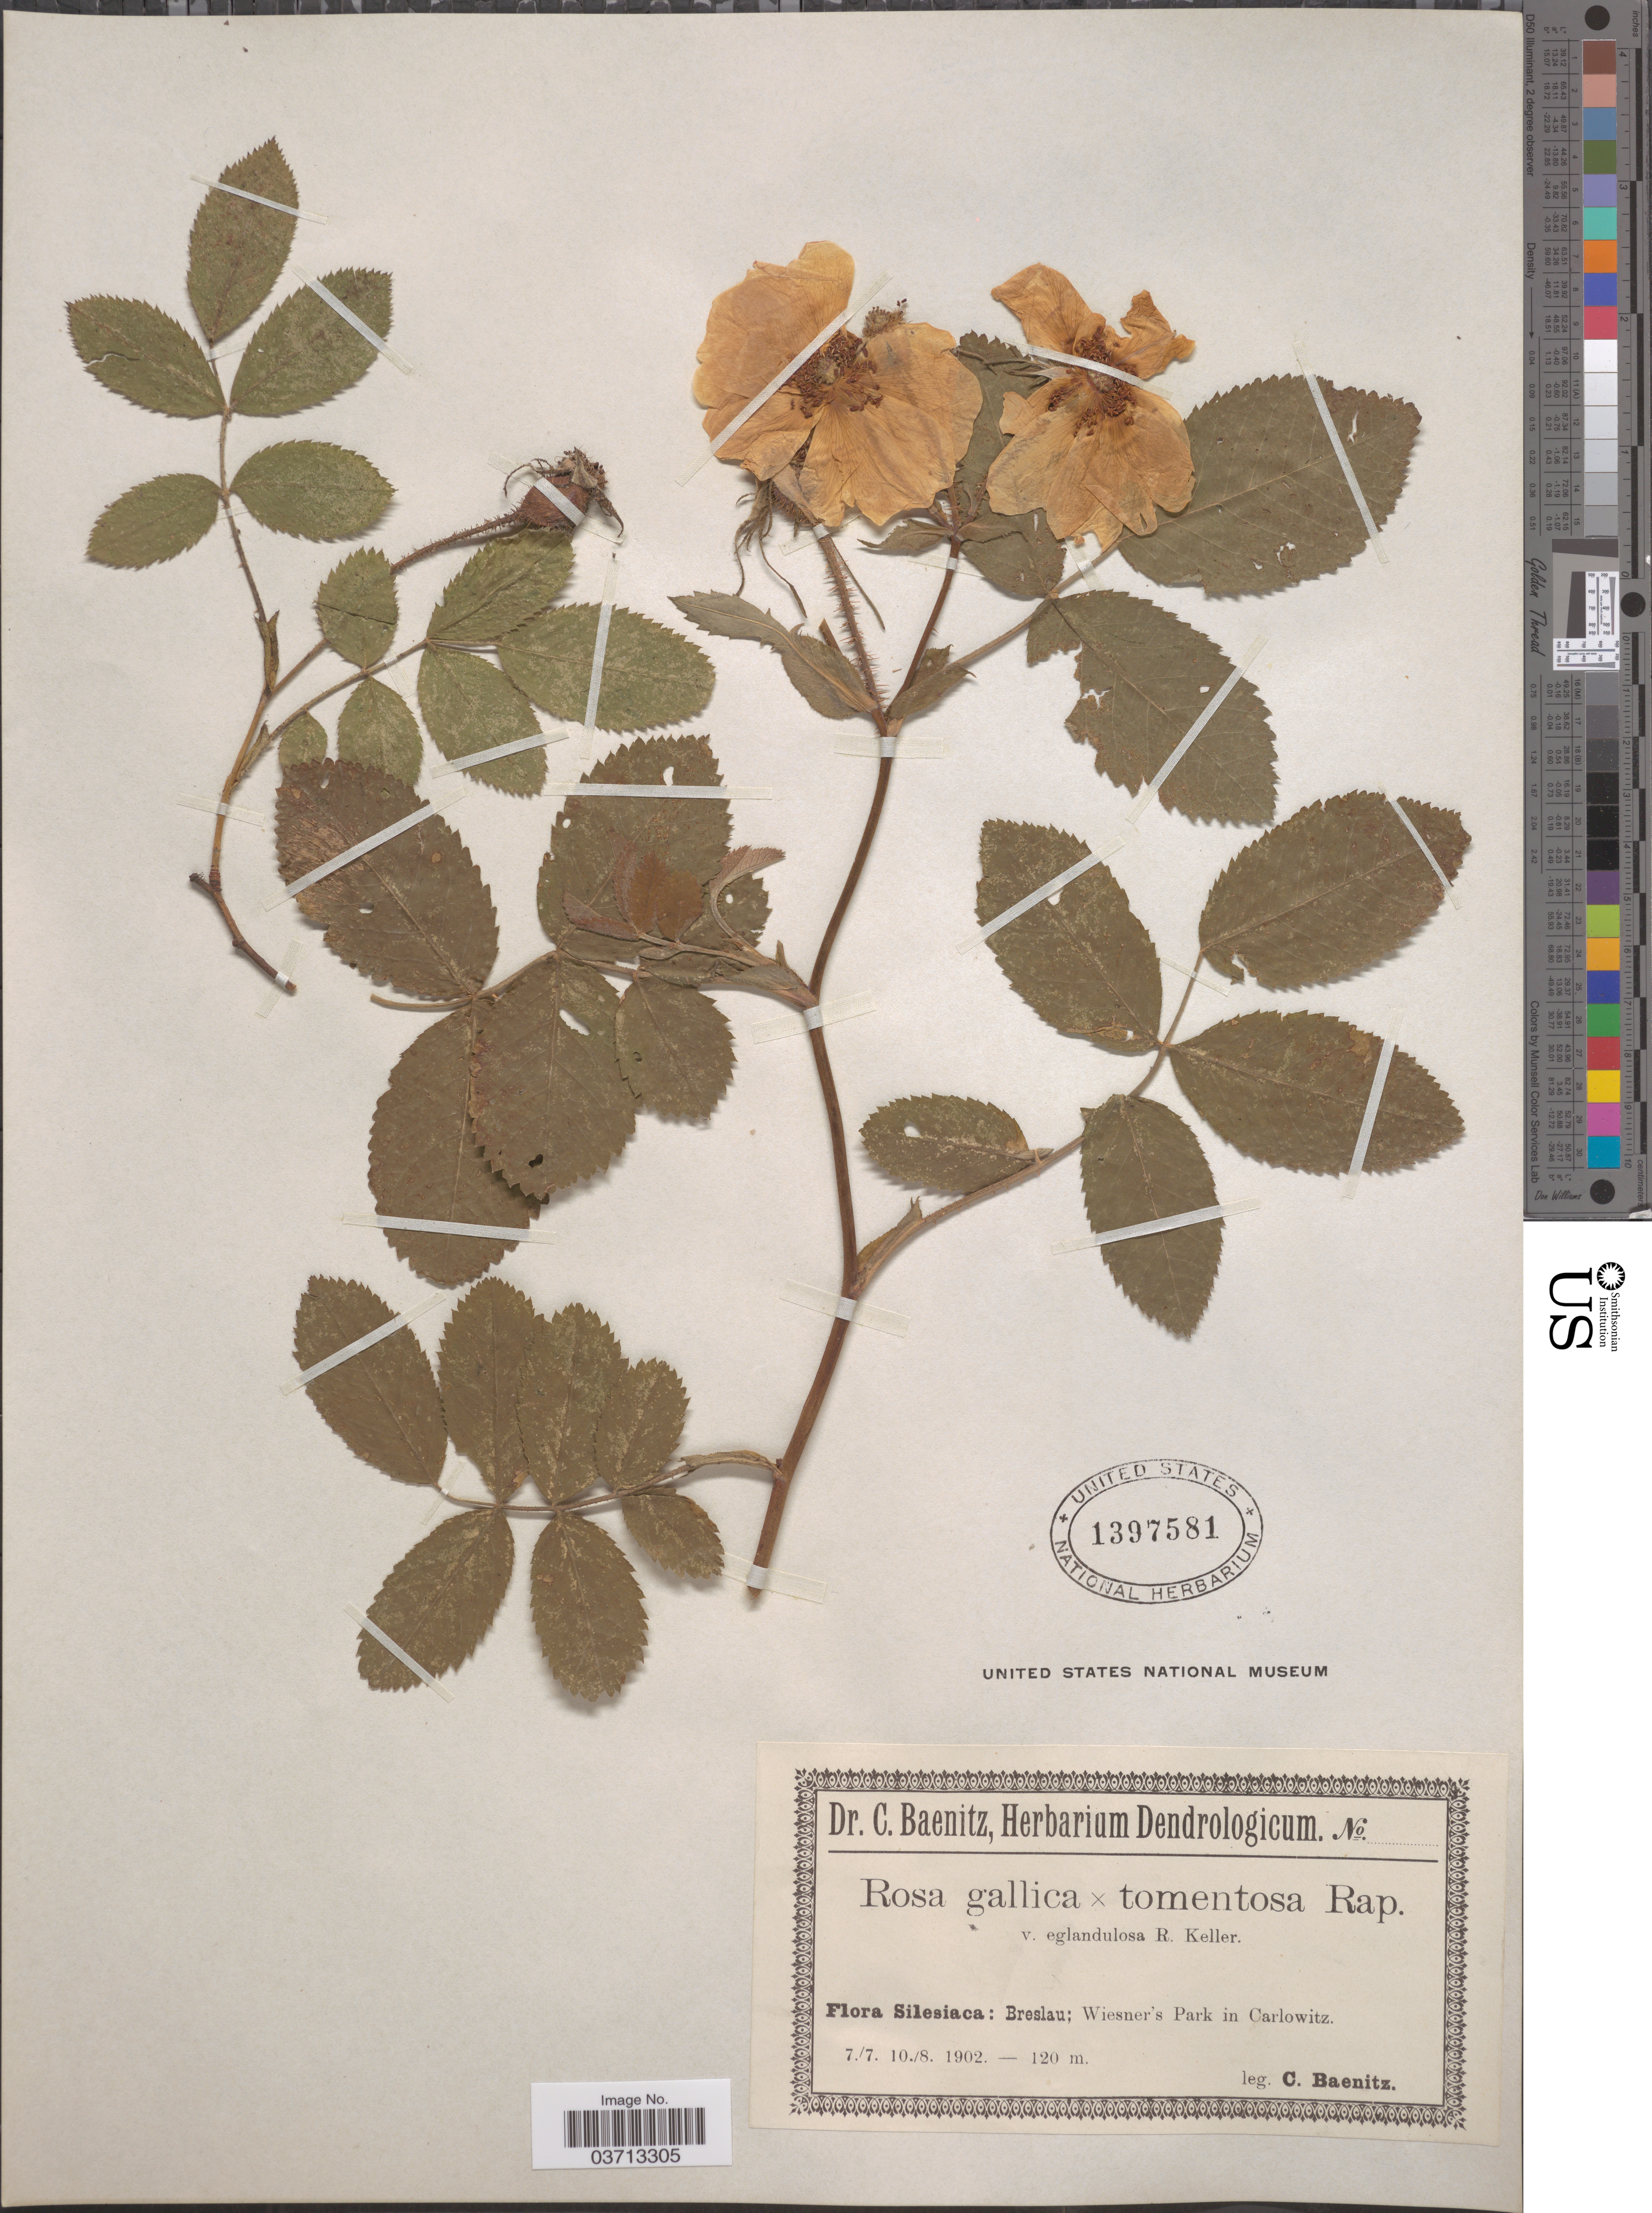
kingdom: Plantae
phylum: Tracheophyta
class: Magnoliopsida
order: Rosales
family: Rosaceae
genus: Rosa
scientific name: Rosa gallica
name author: L.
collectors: C. G. Baenitz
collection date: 1902-07-07/1902-08-10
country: Poland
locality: Silesiaca: Breslau; Wiesner's Park in Carlowitz.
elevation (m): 120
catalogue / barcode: US 1397581